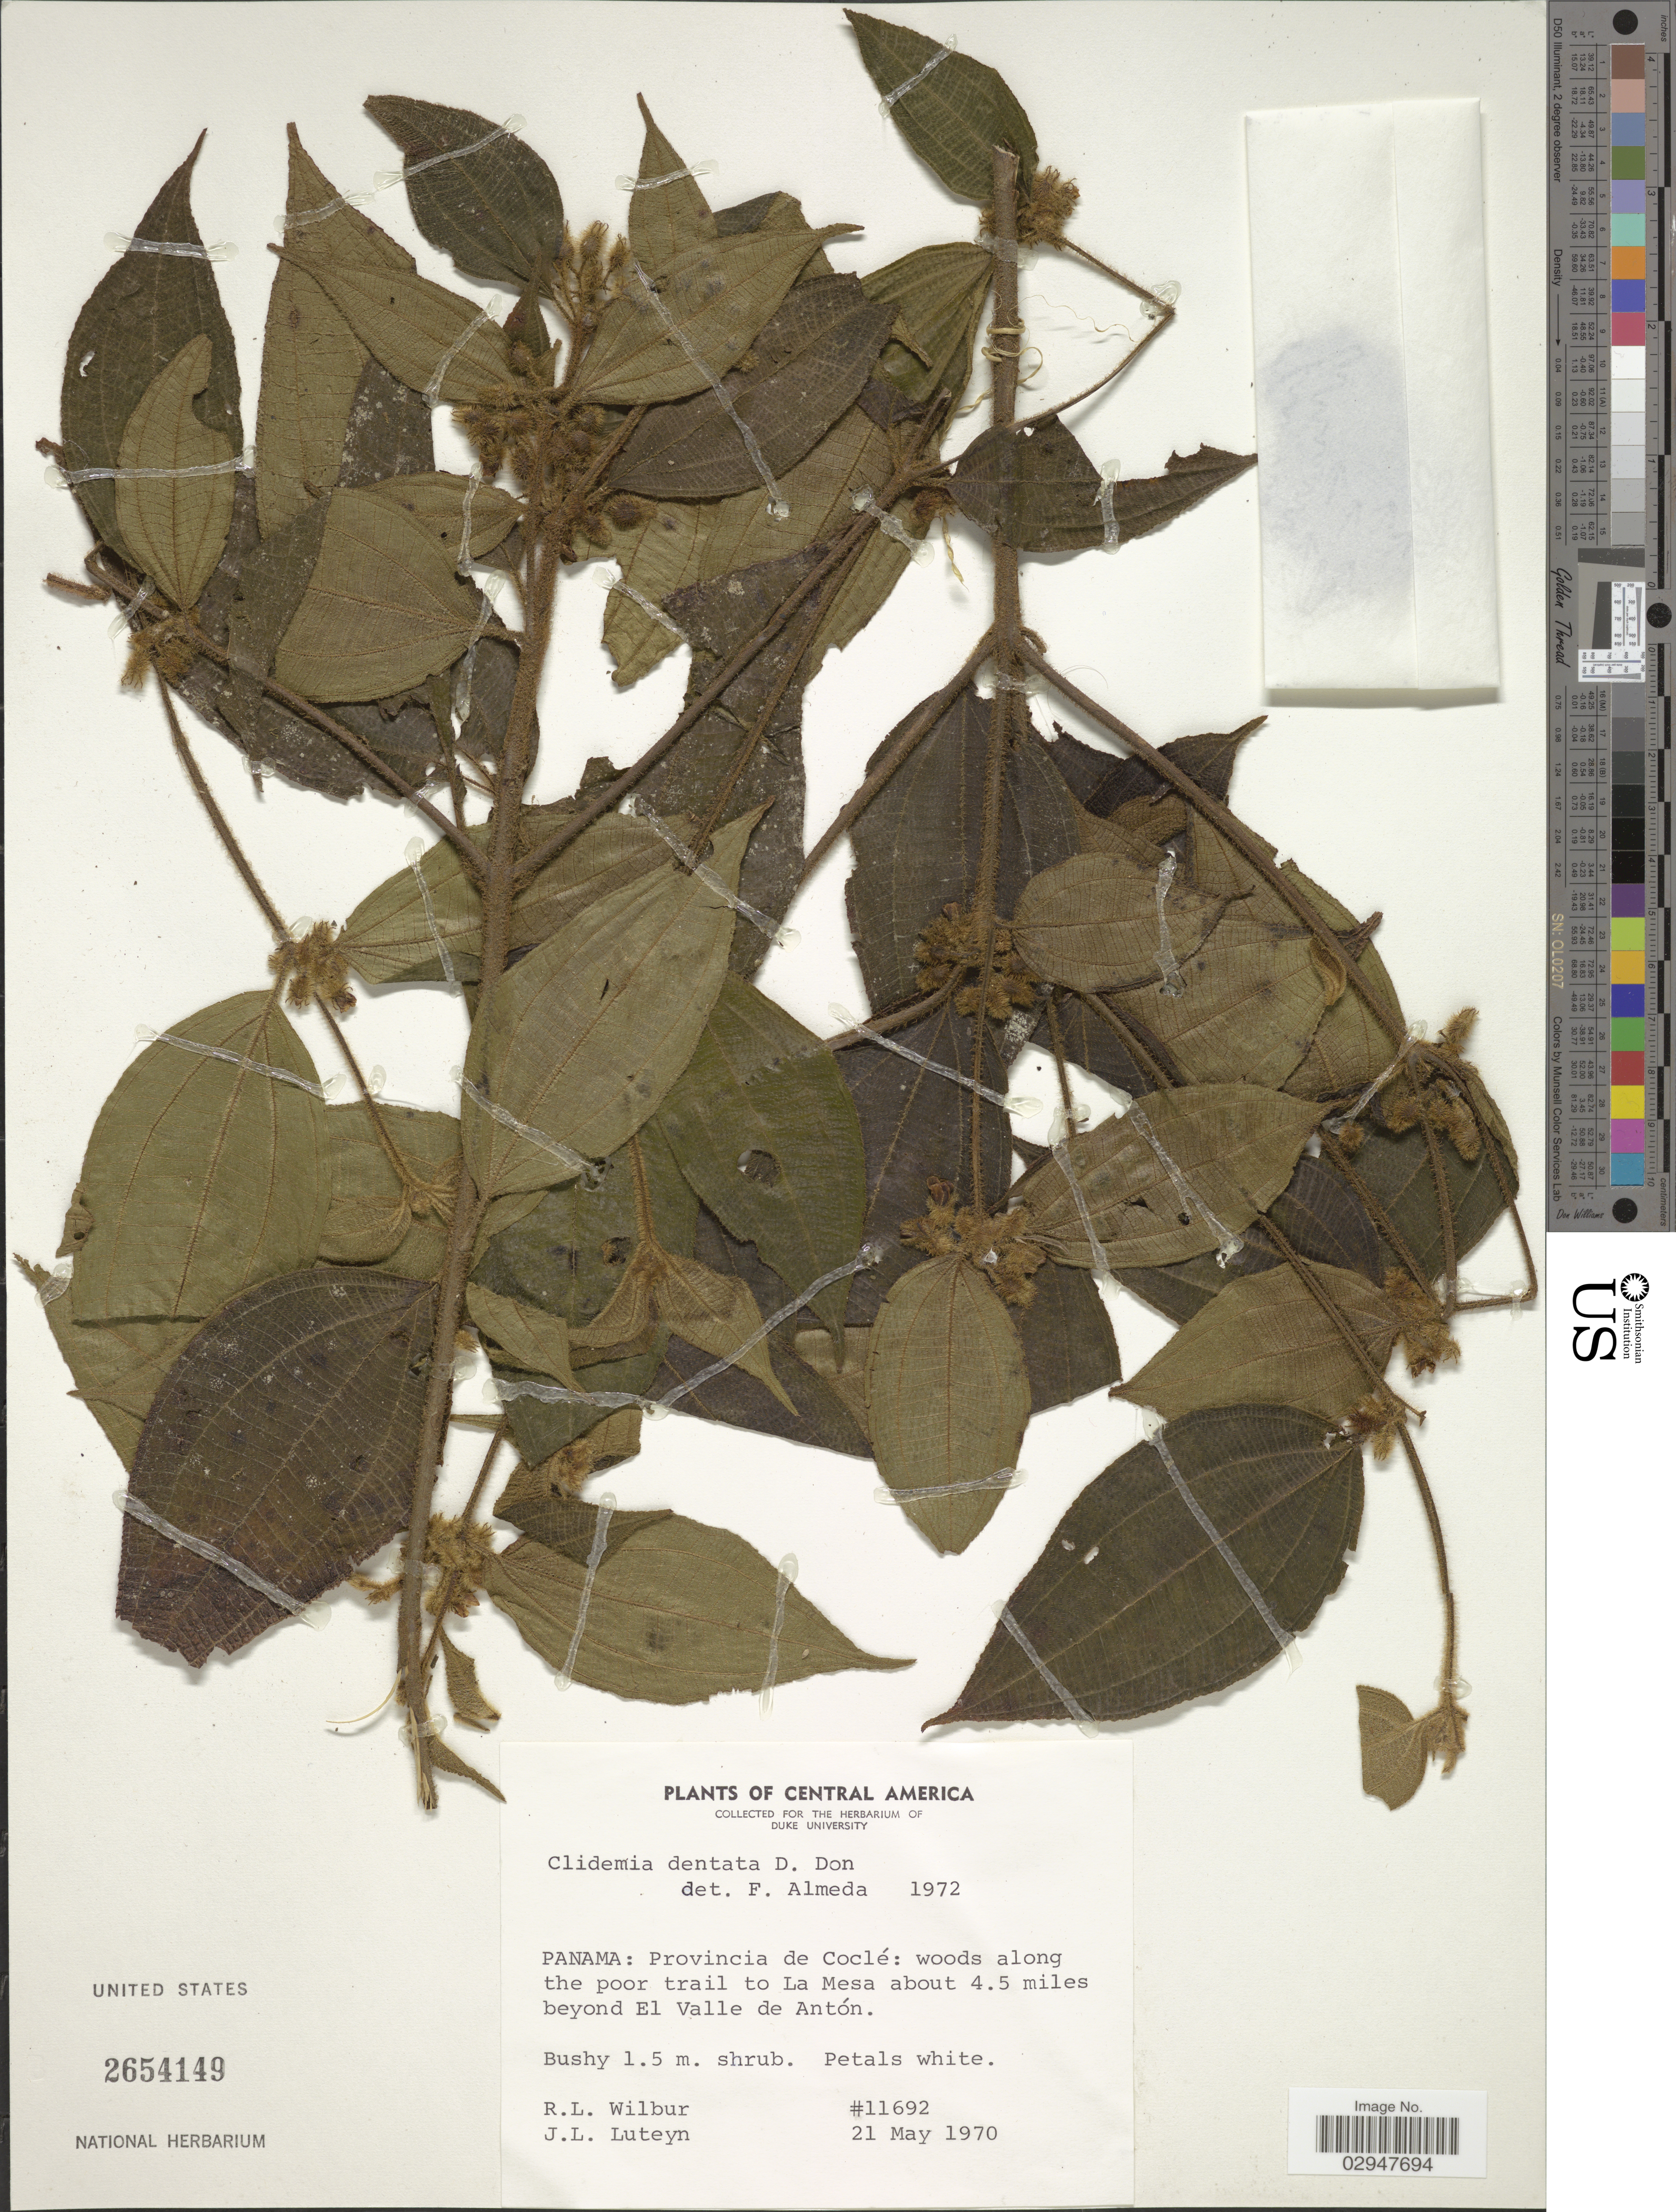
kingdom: Plantae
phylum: Tracheophyta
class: Magnoliopsida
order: Myrtales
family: Melastomataceae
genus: Clidemia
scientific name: Clidemia dentata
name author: D. Don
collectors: R. L. Wilbur & J. Luteyn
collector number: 11692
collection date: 1970-05-21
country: Panama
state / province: Coclé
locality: Provincia de Coclé: woods along the poor trail to La Mesa about 4.5 miles beyond El Valle de Antón.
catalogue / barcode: US 2654149